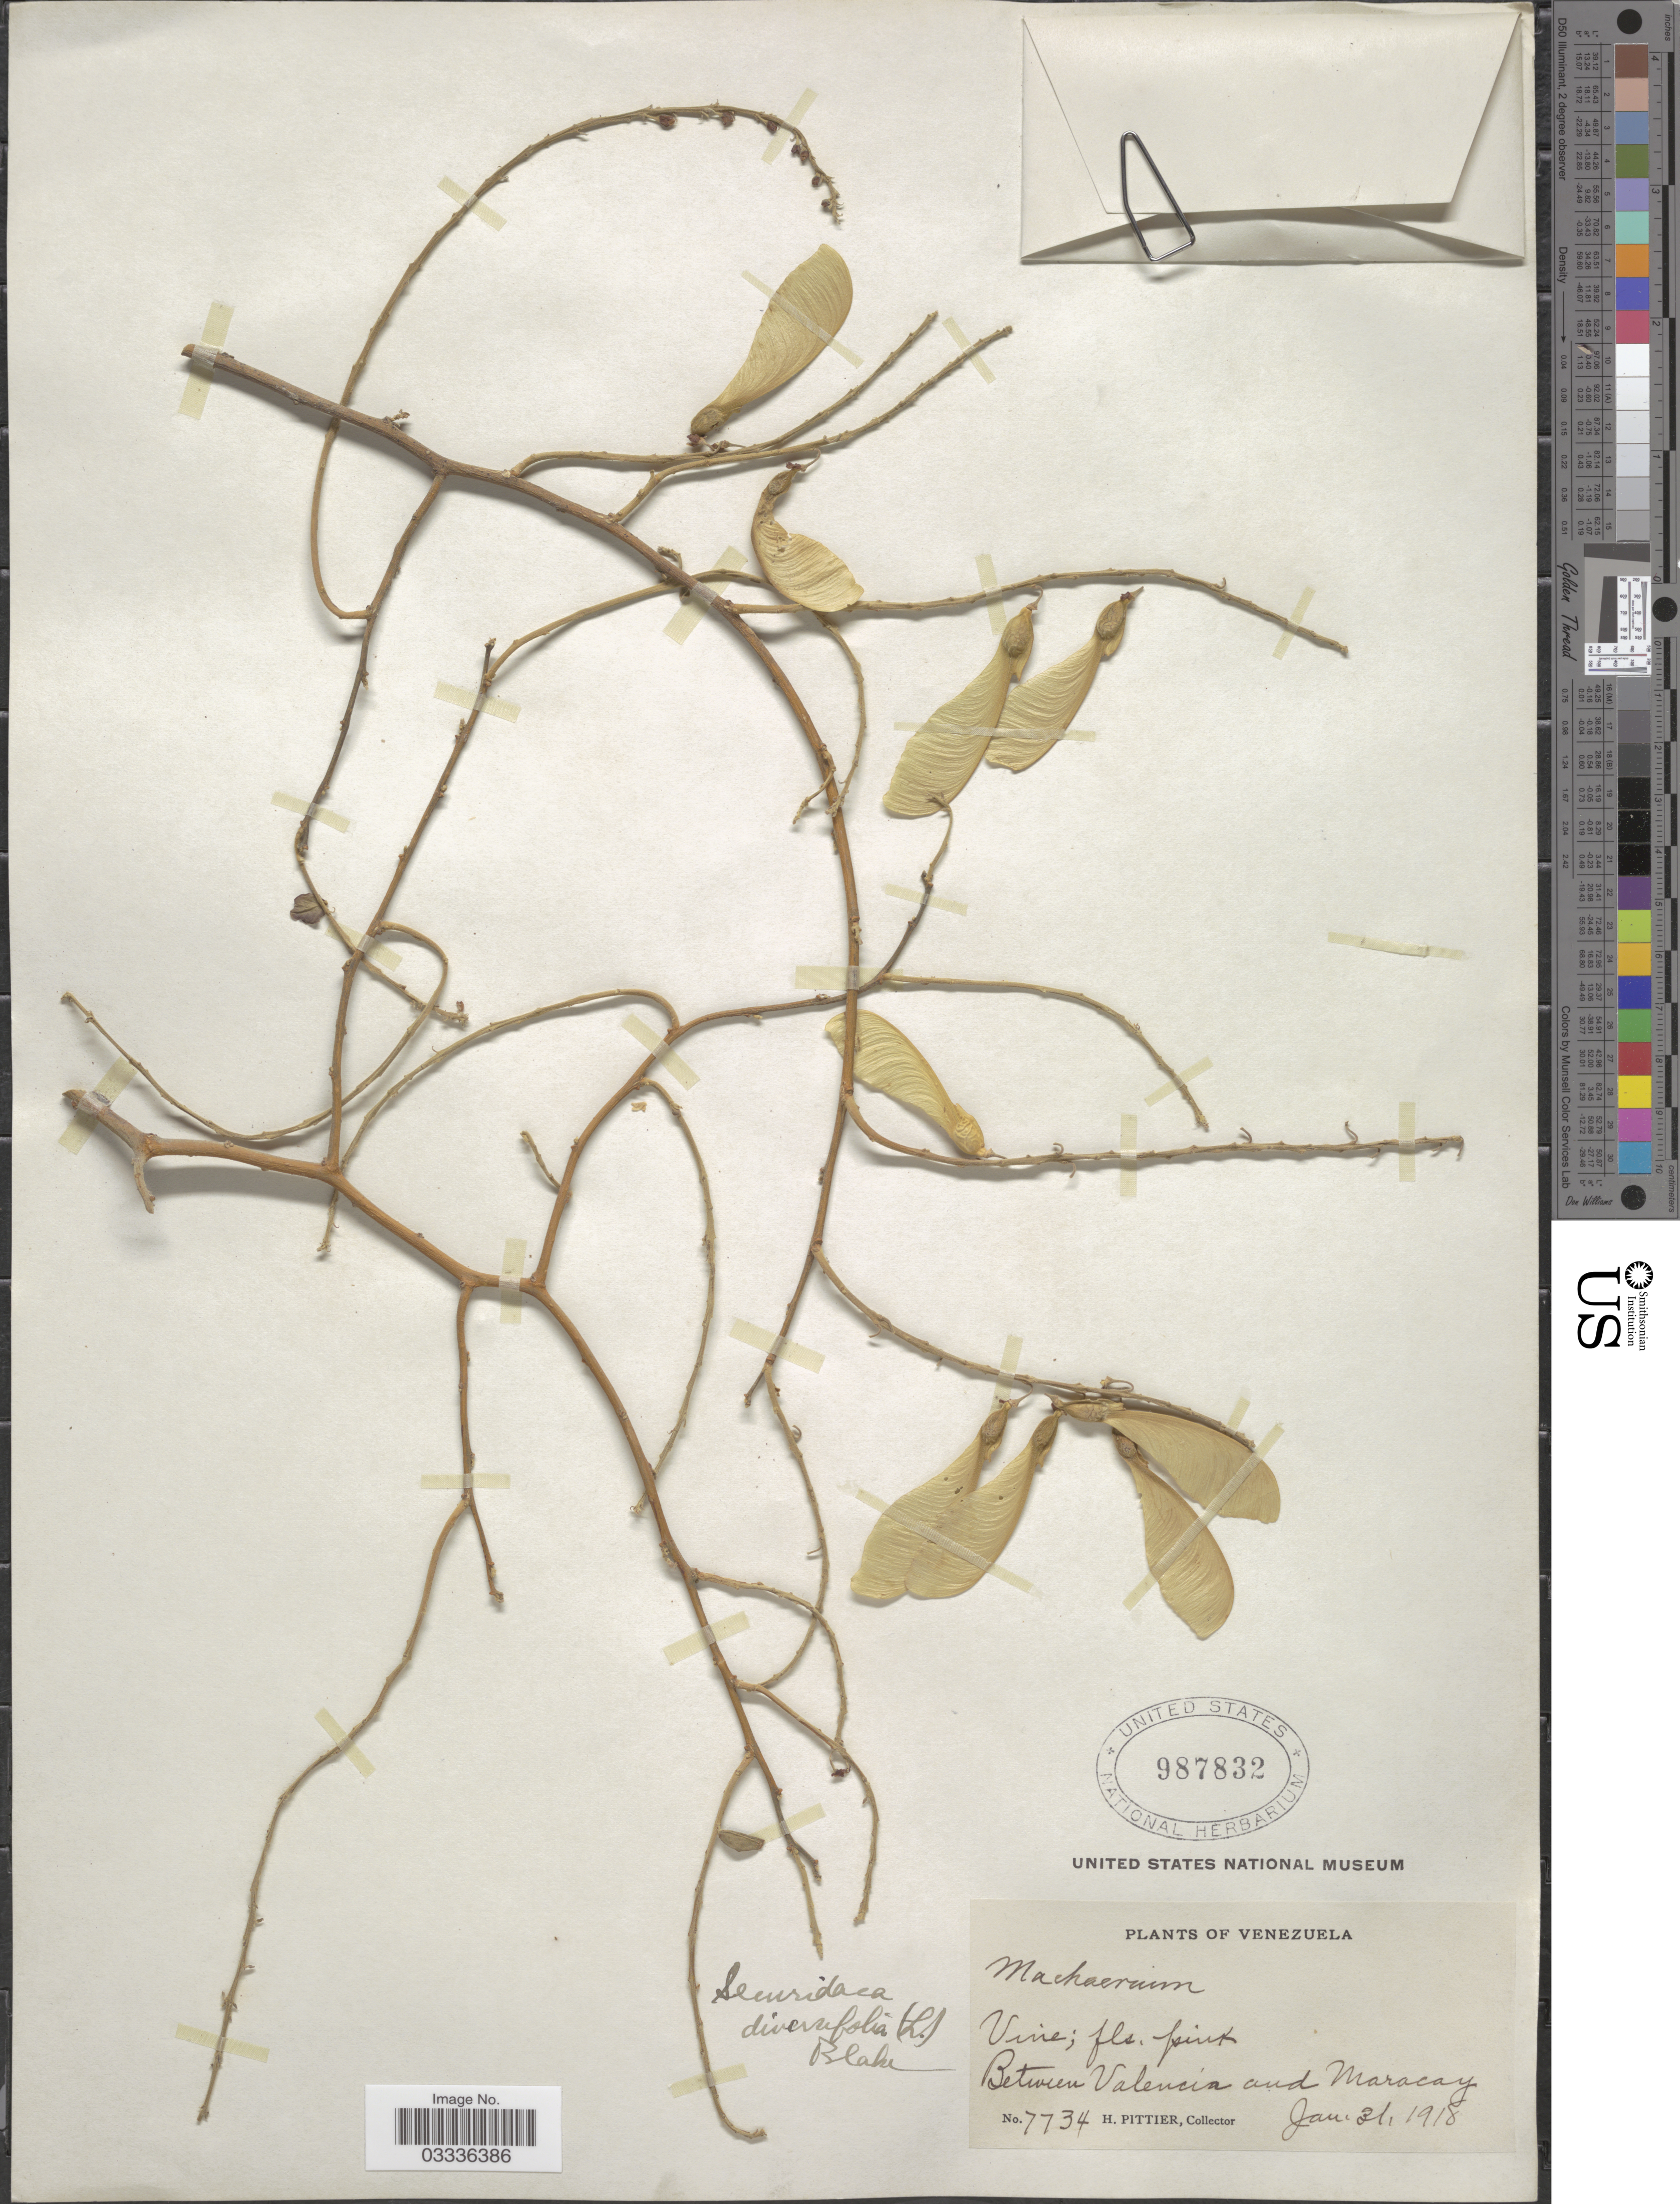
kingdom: Plantae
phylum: Tracheophyta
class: Magnoliopsida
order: Fabales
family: Polygalaceae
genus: Securidaca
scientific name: Securidaca diversifolia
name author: (L.) S.F. Blake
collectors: H. F. Pittier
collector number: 7734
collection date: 1918-01-31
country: Venezuela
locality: Between Valencia and Maracay.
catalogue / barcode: US 987832